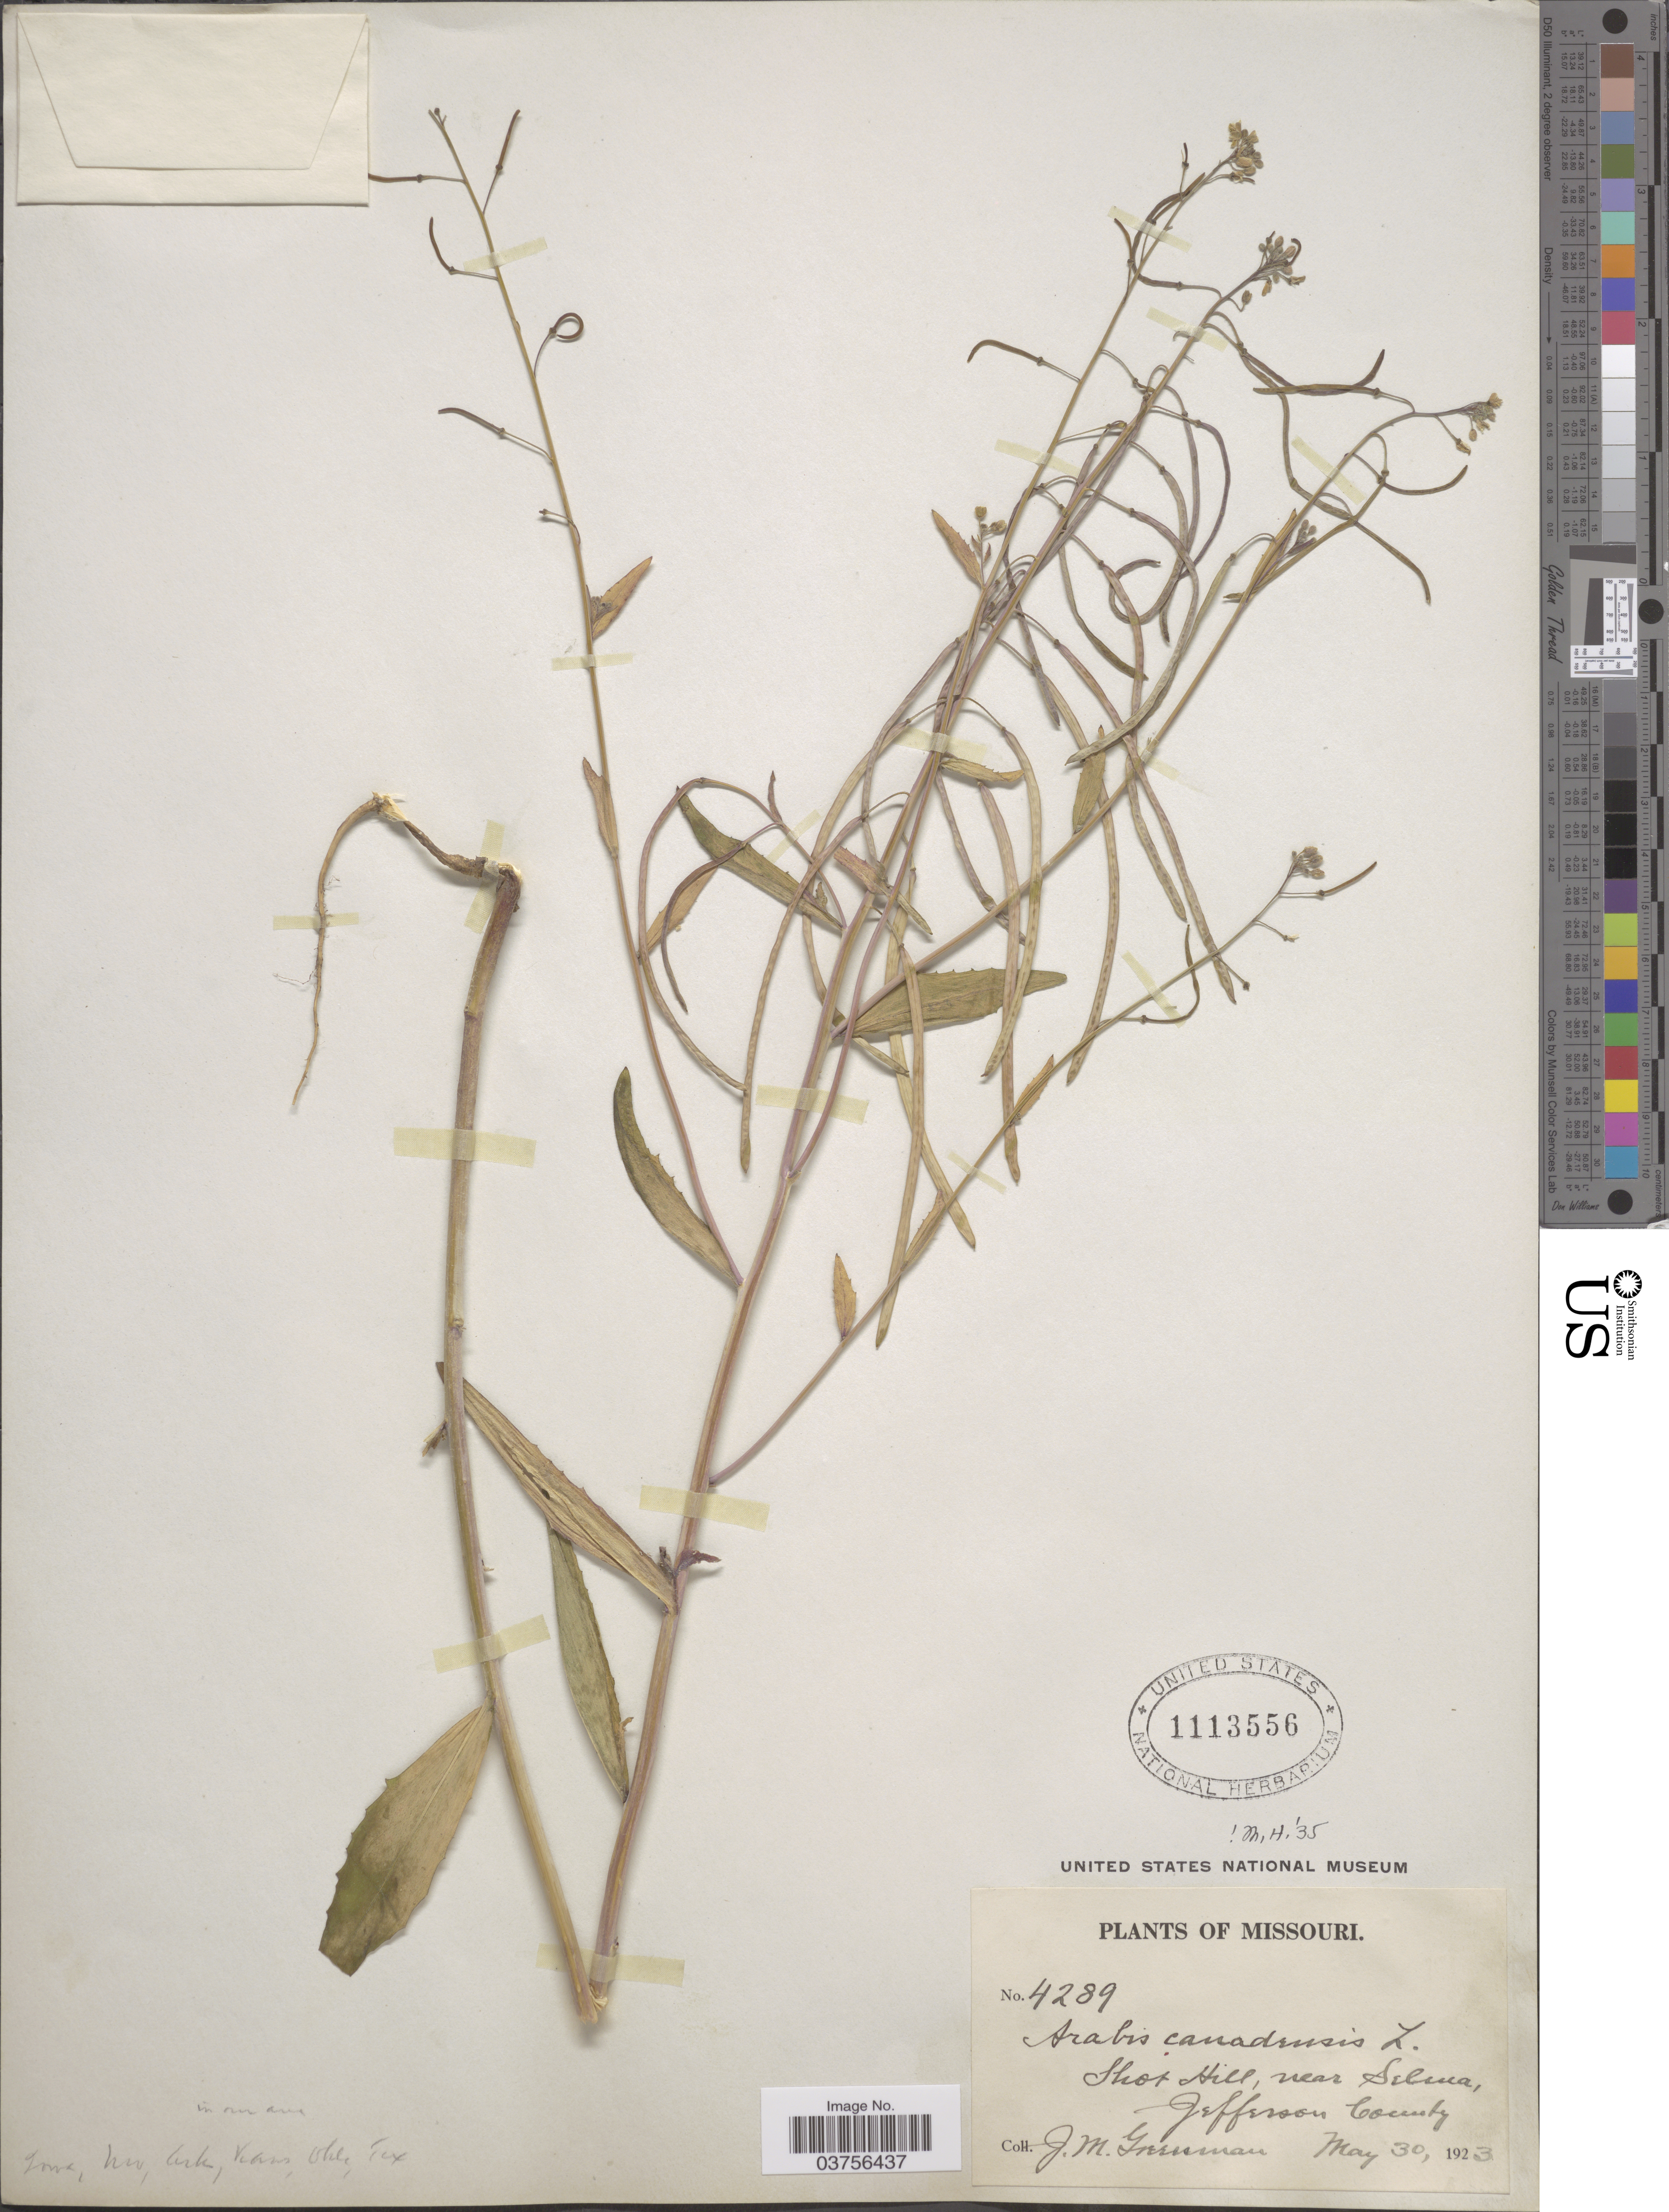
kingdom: Plantae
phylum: Tracheophyta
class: Magnoliopsida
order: Brassicales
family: Brassicaceae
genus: Arabis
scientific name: Arabis canadensis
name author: L.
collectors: J. M. Greenman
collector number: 4289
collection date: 1923-05-30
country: United States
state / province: Missouri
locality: Shot Hill, near Selma, Jefferson County.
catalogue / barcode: US 1113556